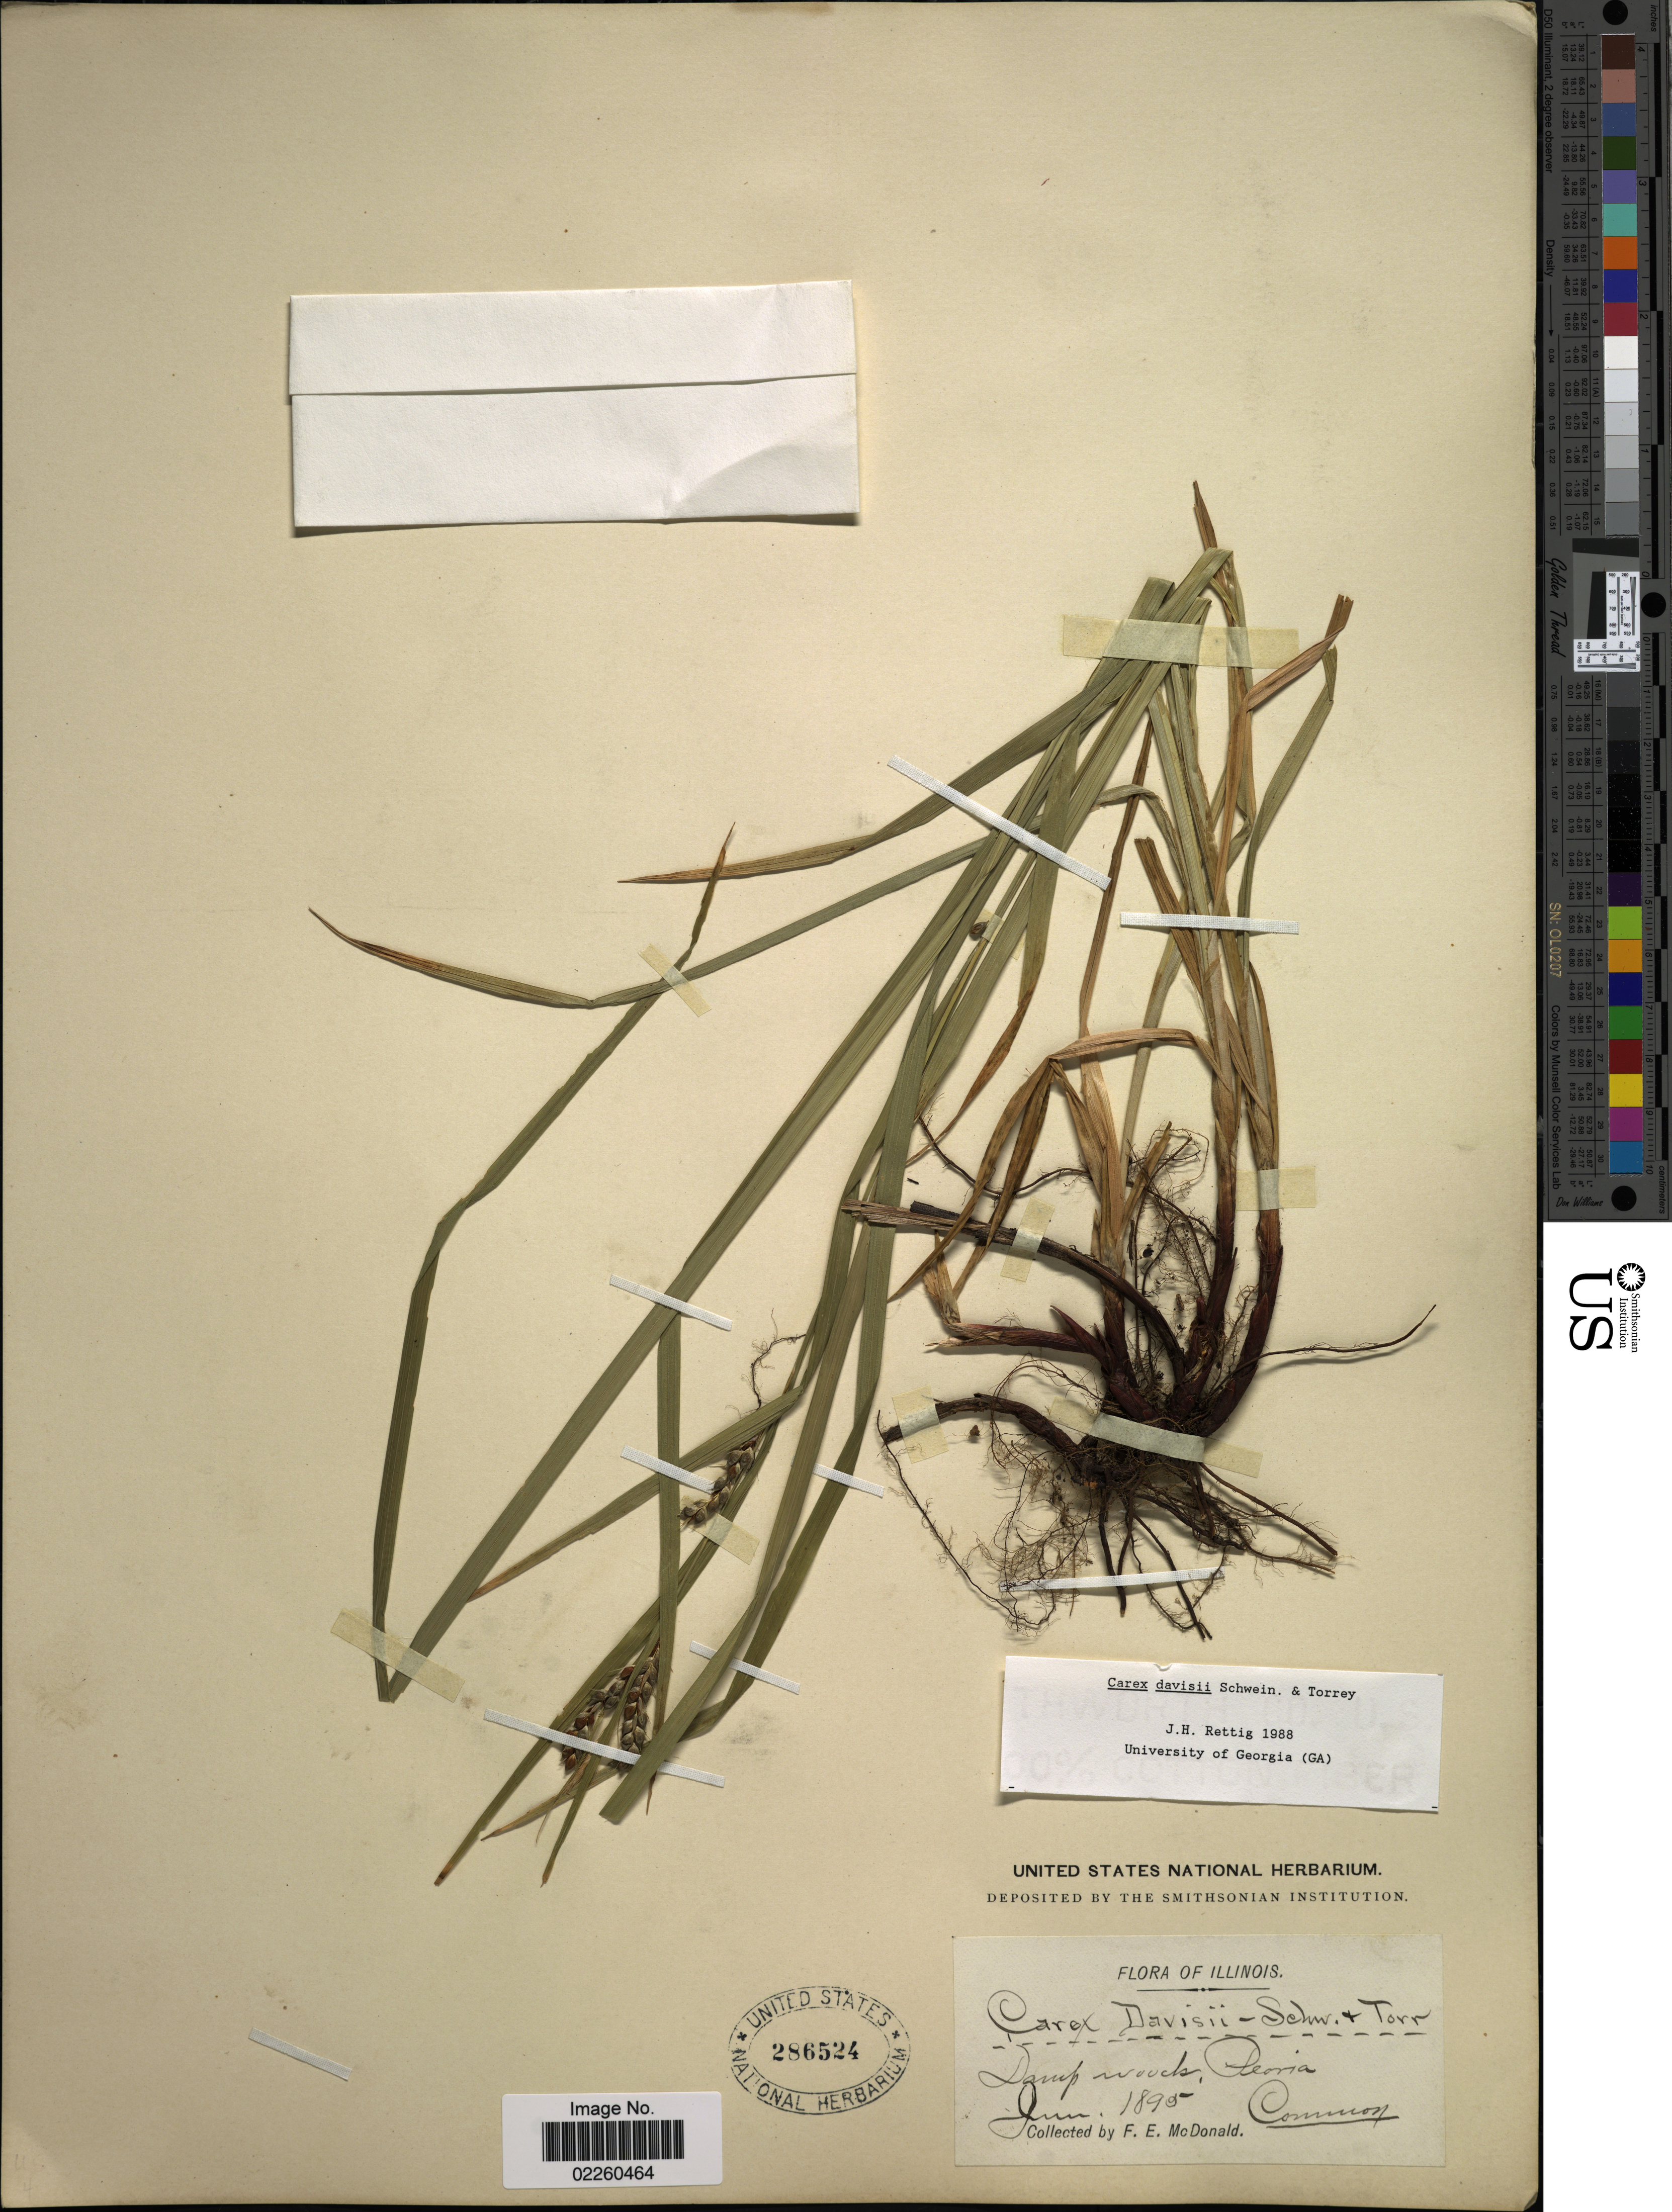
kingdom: Plantae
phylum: Tracheophyta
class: Liliopsida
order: Poales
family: Cyperaceae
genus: Carex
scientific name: Carex davisii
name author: Schwein. & Torr.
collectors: F. E. McDonald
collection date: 1895-06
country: United States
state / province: Illinois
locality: Damp woods, Peoria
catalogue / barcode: US 286524